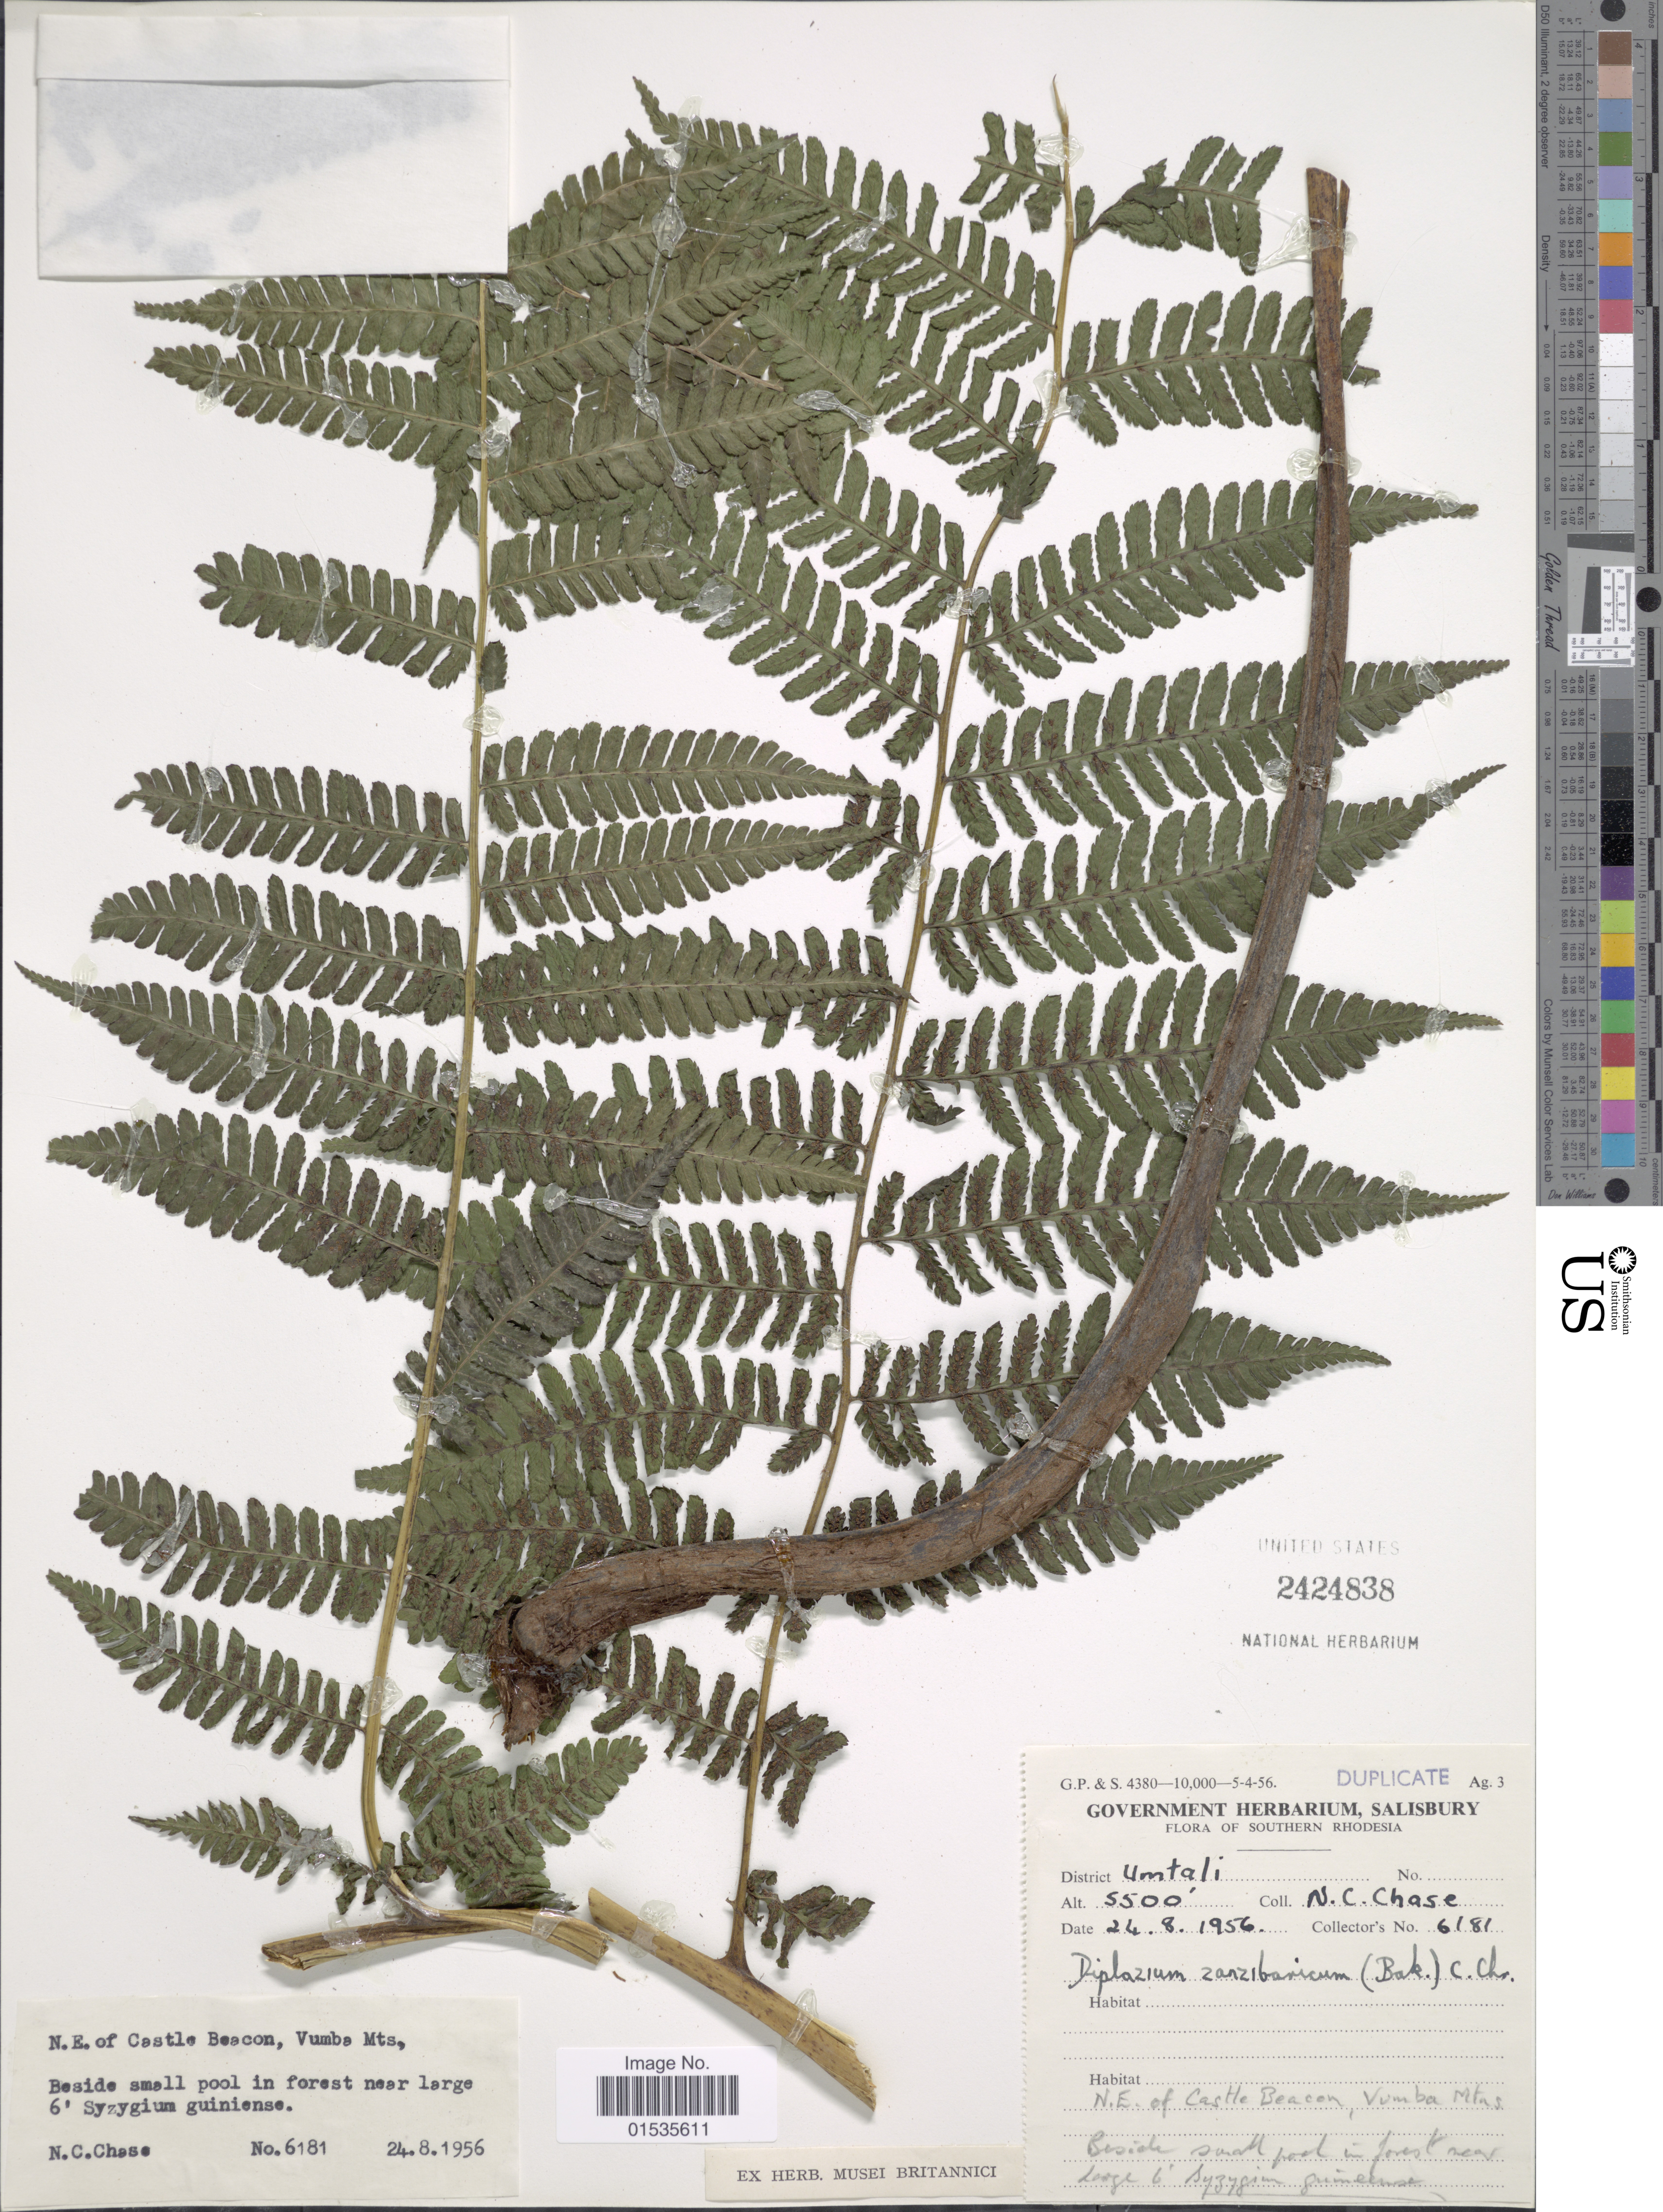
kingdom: Plantae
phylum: Tracheophyta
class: Polypodiopsida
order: Polypodiales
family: Athyriaceae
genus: Diplazium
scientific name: Diplazium zanzibaricum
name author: (Baker) C. Chr.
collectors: N. C. Chase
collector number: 6181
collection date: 1956-08-24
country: Portugal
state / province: Castelo Branco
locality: N.E. of Castle Bracon, Vumbe Mts, Umtali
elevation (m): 1676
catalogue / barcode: US 2424838